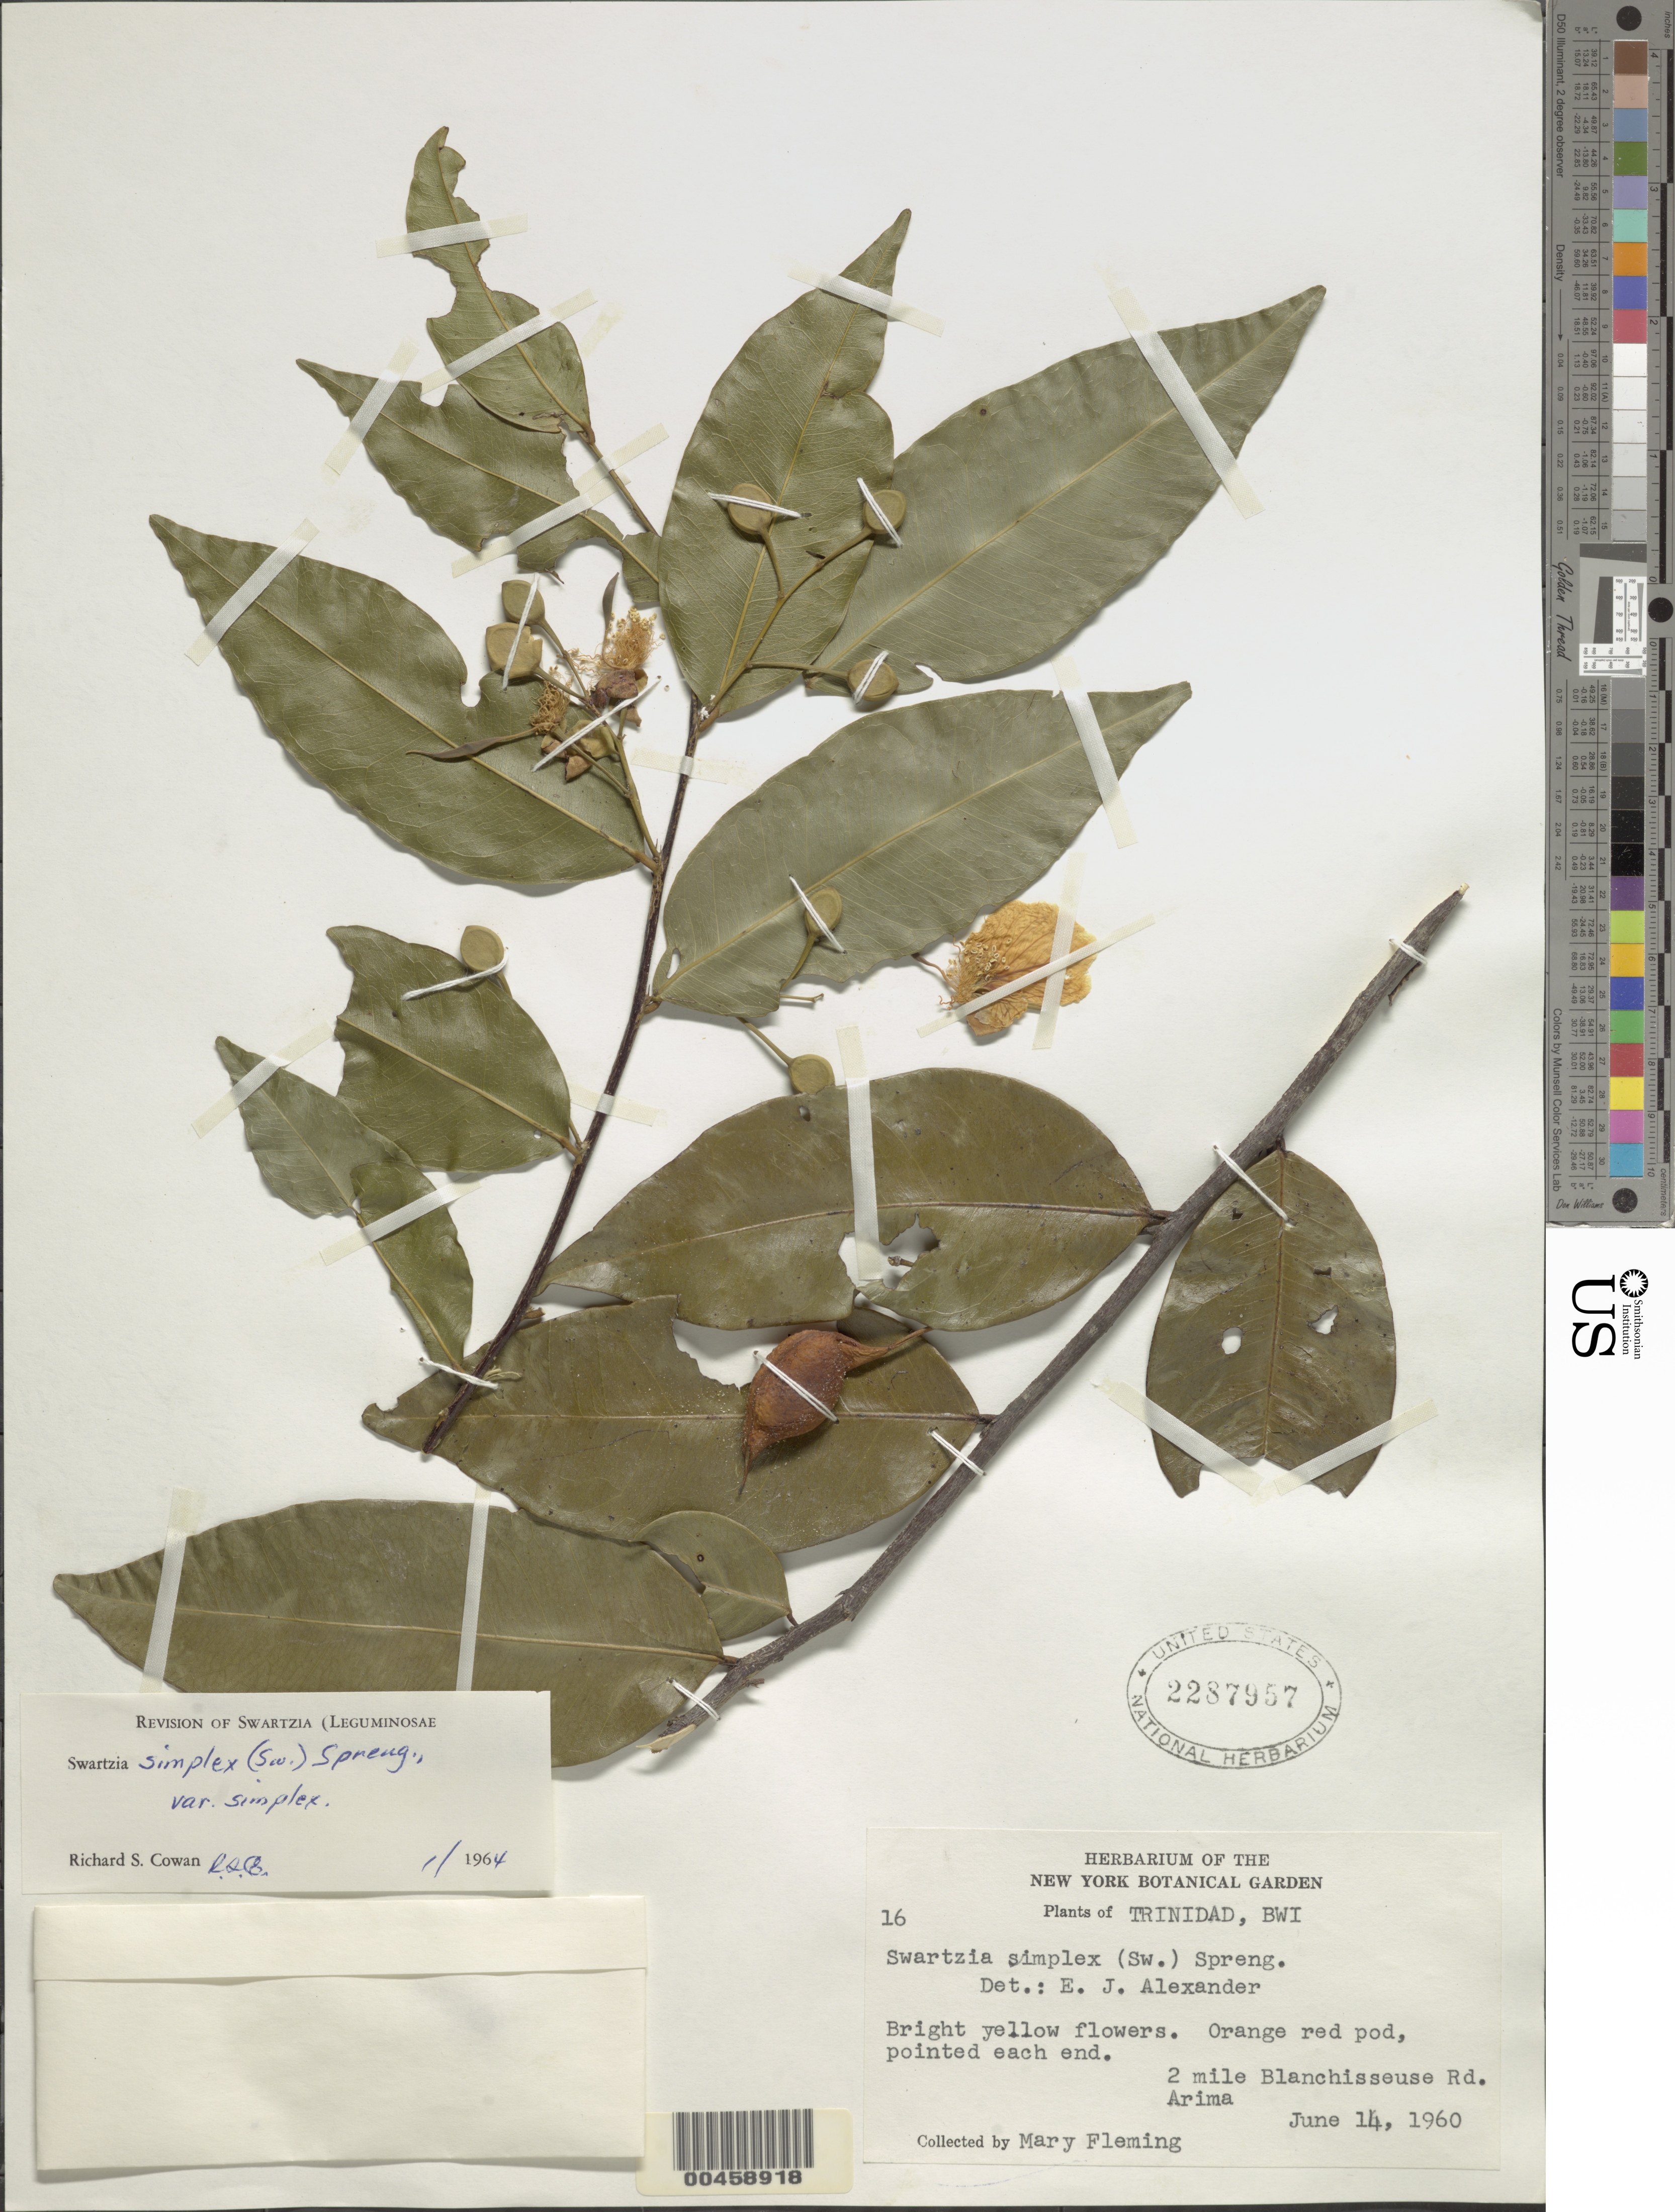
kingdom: Plantae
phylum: Tracheophyta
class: Magnoliopsida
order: Fabales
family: Fabaceae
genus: Swartzia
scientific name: Swartzia simplex var. simplex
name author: (Sw.) Spreng.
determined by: Cowan, R. S.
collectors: M. Fleming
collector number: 16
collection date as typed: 14 Jun 1960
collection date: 1960-06-14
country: Trinidad and Tobago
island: Trinidad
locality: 2 mile blanchisseuse rd. arima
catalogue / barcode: US 2287957